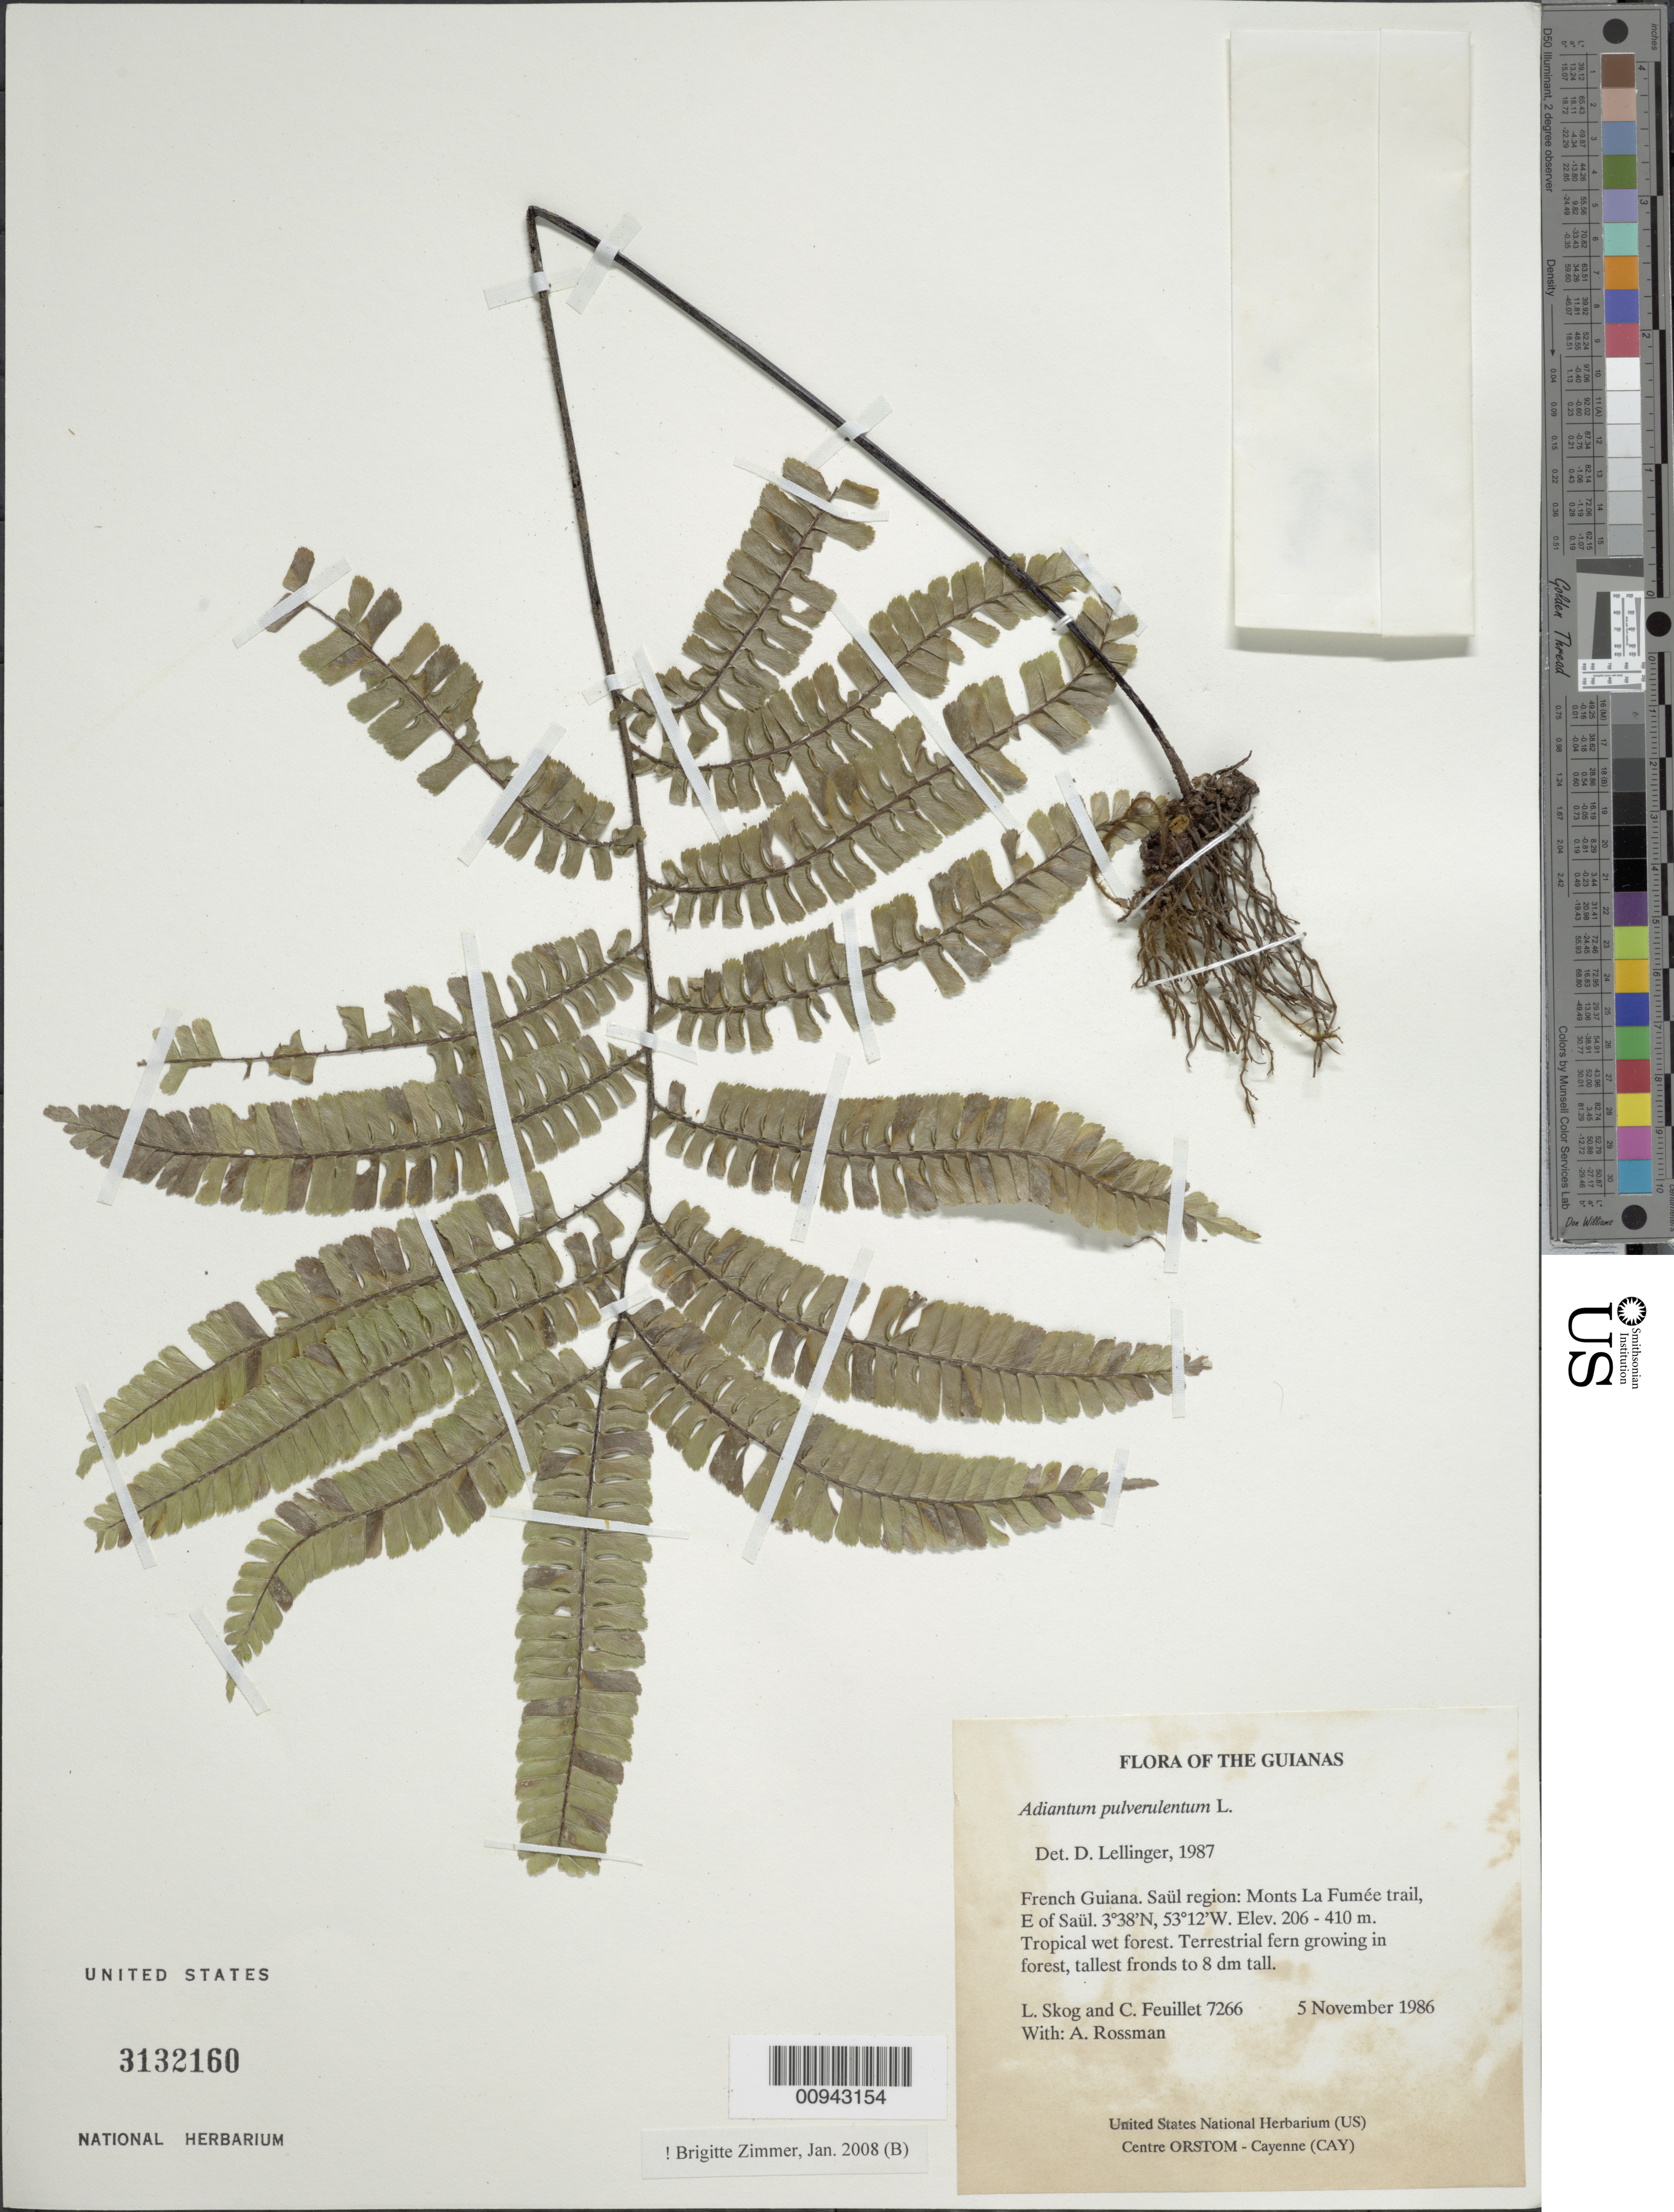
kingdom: Plantae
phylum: Tracheophyta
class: Polypodiopsida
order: Polypodiales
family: Pteridaceae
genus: Adiantum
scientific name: Adiantum pulverulentum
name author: L.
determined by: Zimmer, B.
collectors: L. E. Skog, C. Feuillet & A. Rossman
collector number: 7266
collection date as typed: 5 November 1986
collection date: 1986-11-05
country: French Guiana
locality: Monts La Fumée trail, E of Saül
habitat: Tropical wet forest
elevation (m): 206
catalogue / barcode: US 3132160